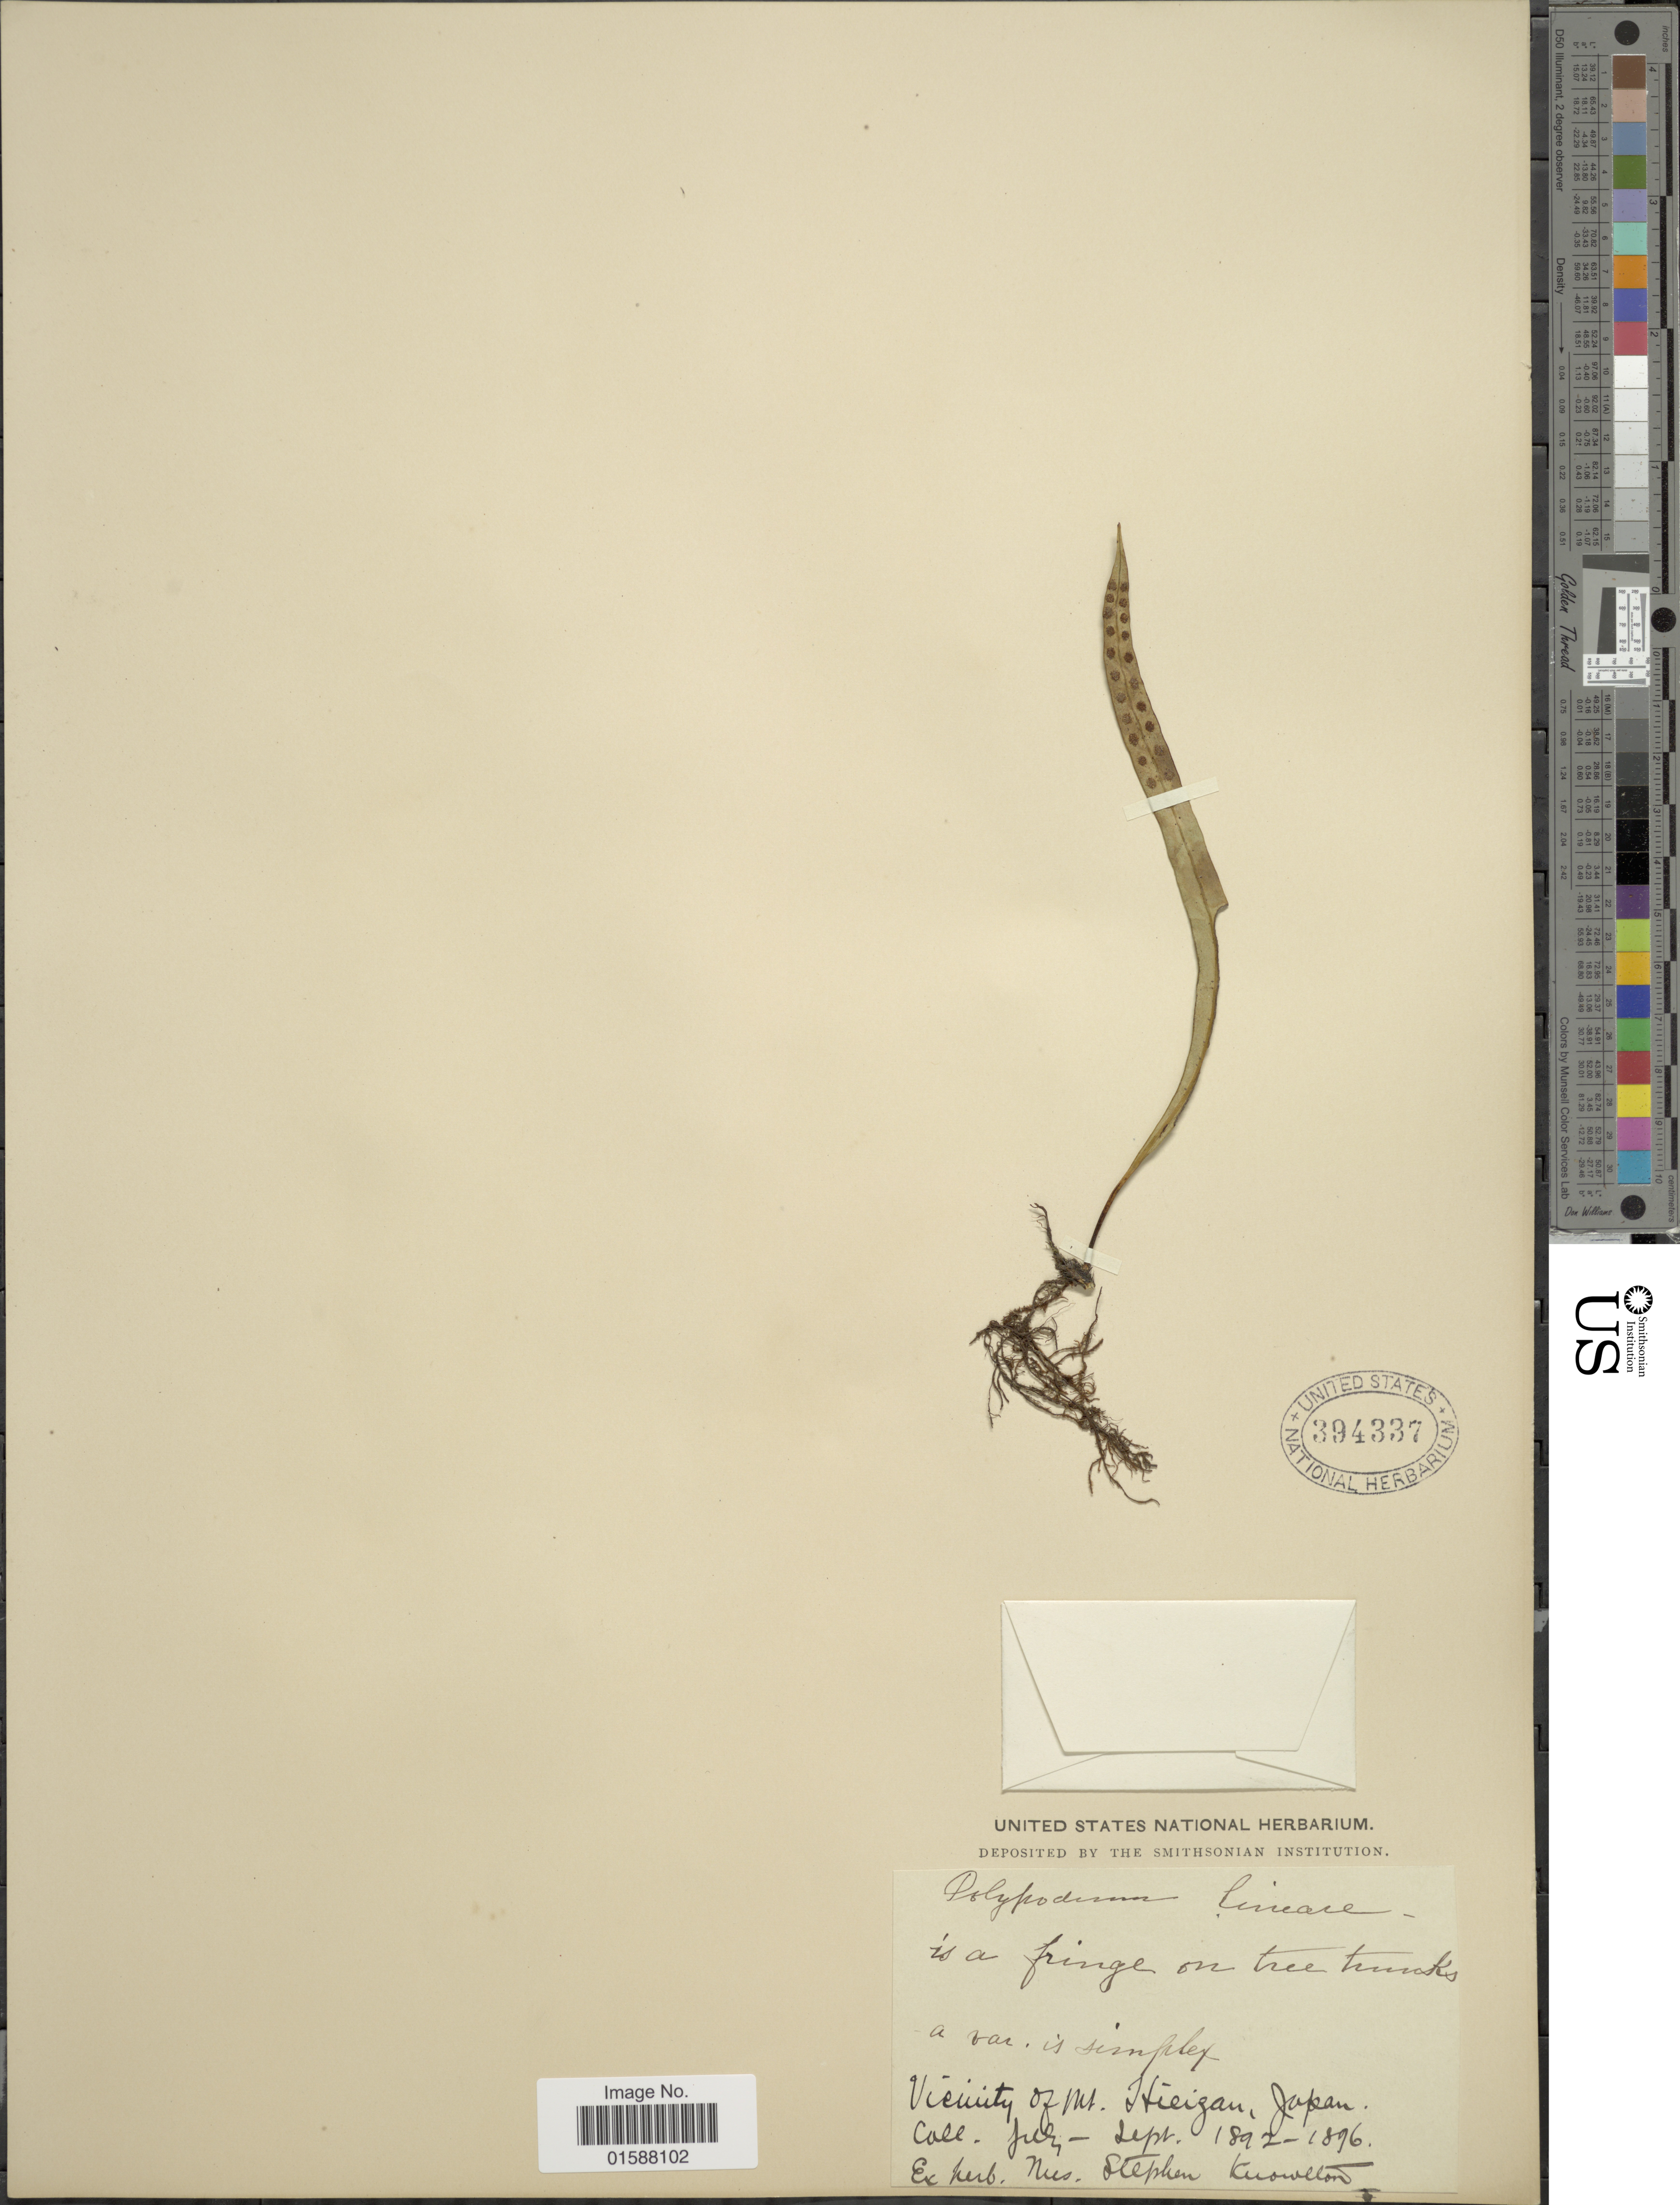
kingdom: Plantae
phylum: Tracheophyta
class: Polypodiopsida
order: Polypodiales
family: Polypodiaceae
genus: Lepisorus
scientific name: Lepisorus thunbergianus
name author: (Kaulf.) Ching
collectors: ex Herb. Mrs. Stephen Knowlton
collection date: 1892-07/1896-09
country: Japan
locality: Vicinity of Mt. Hieizan.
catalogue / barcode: US 394337